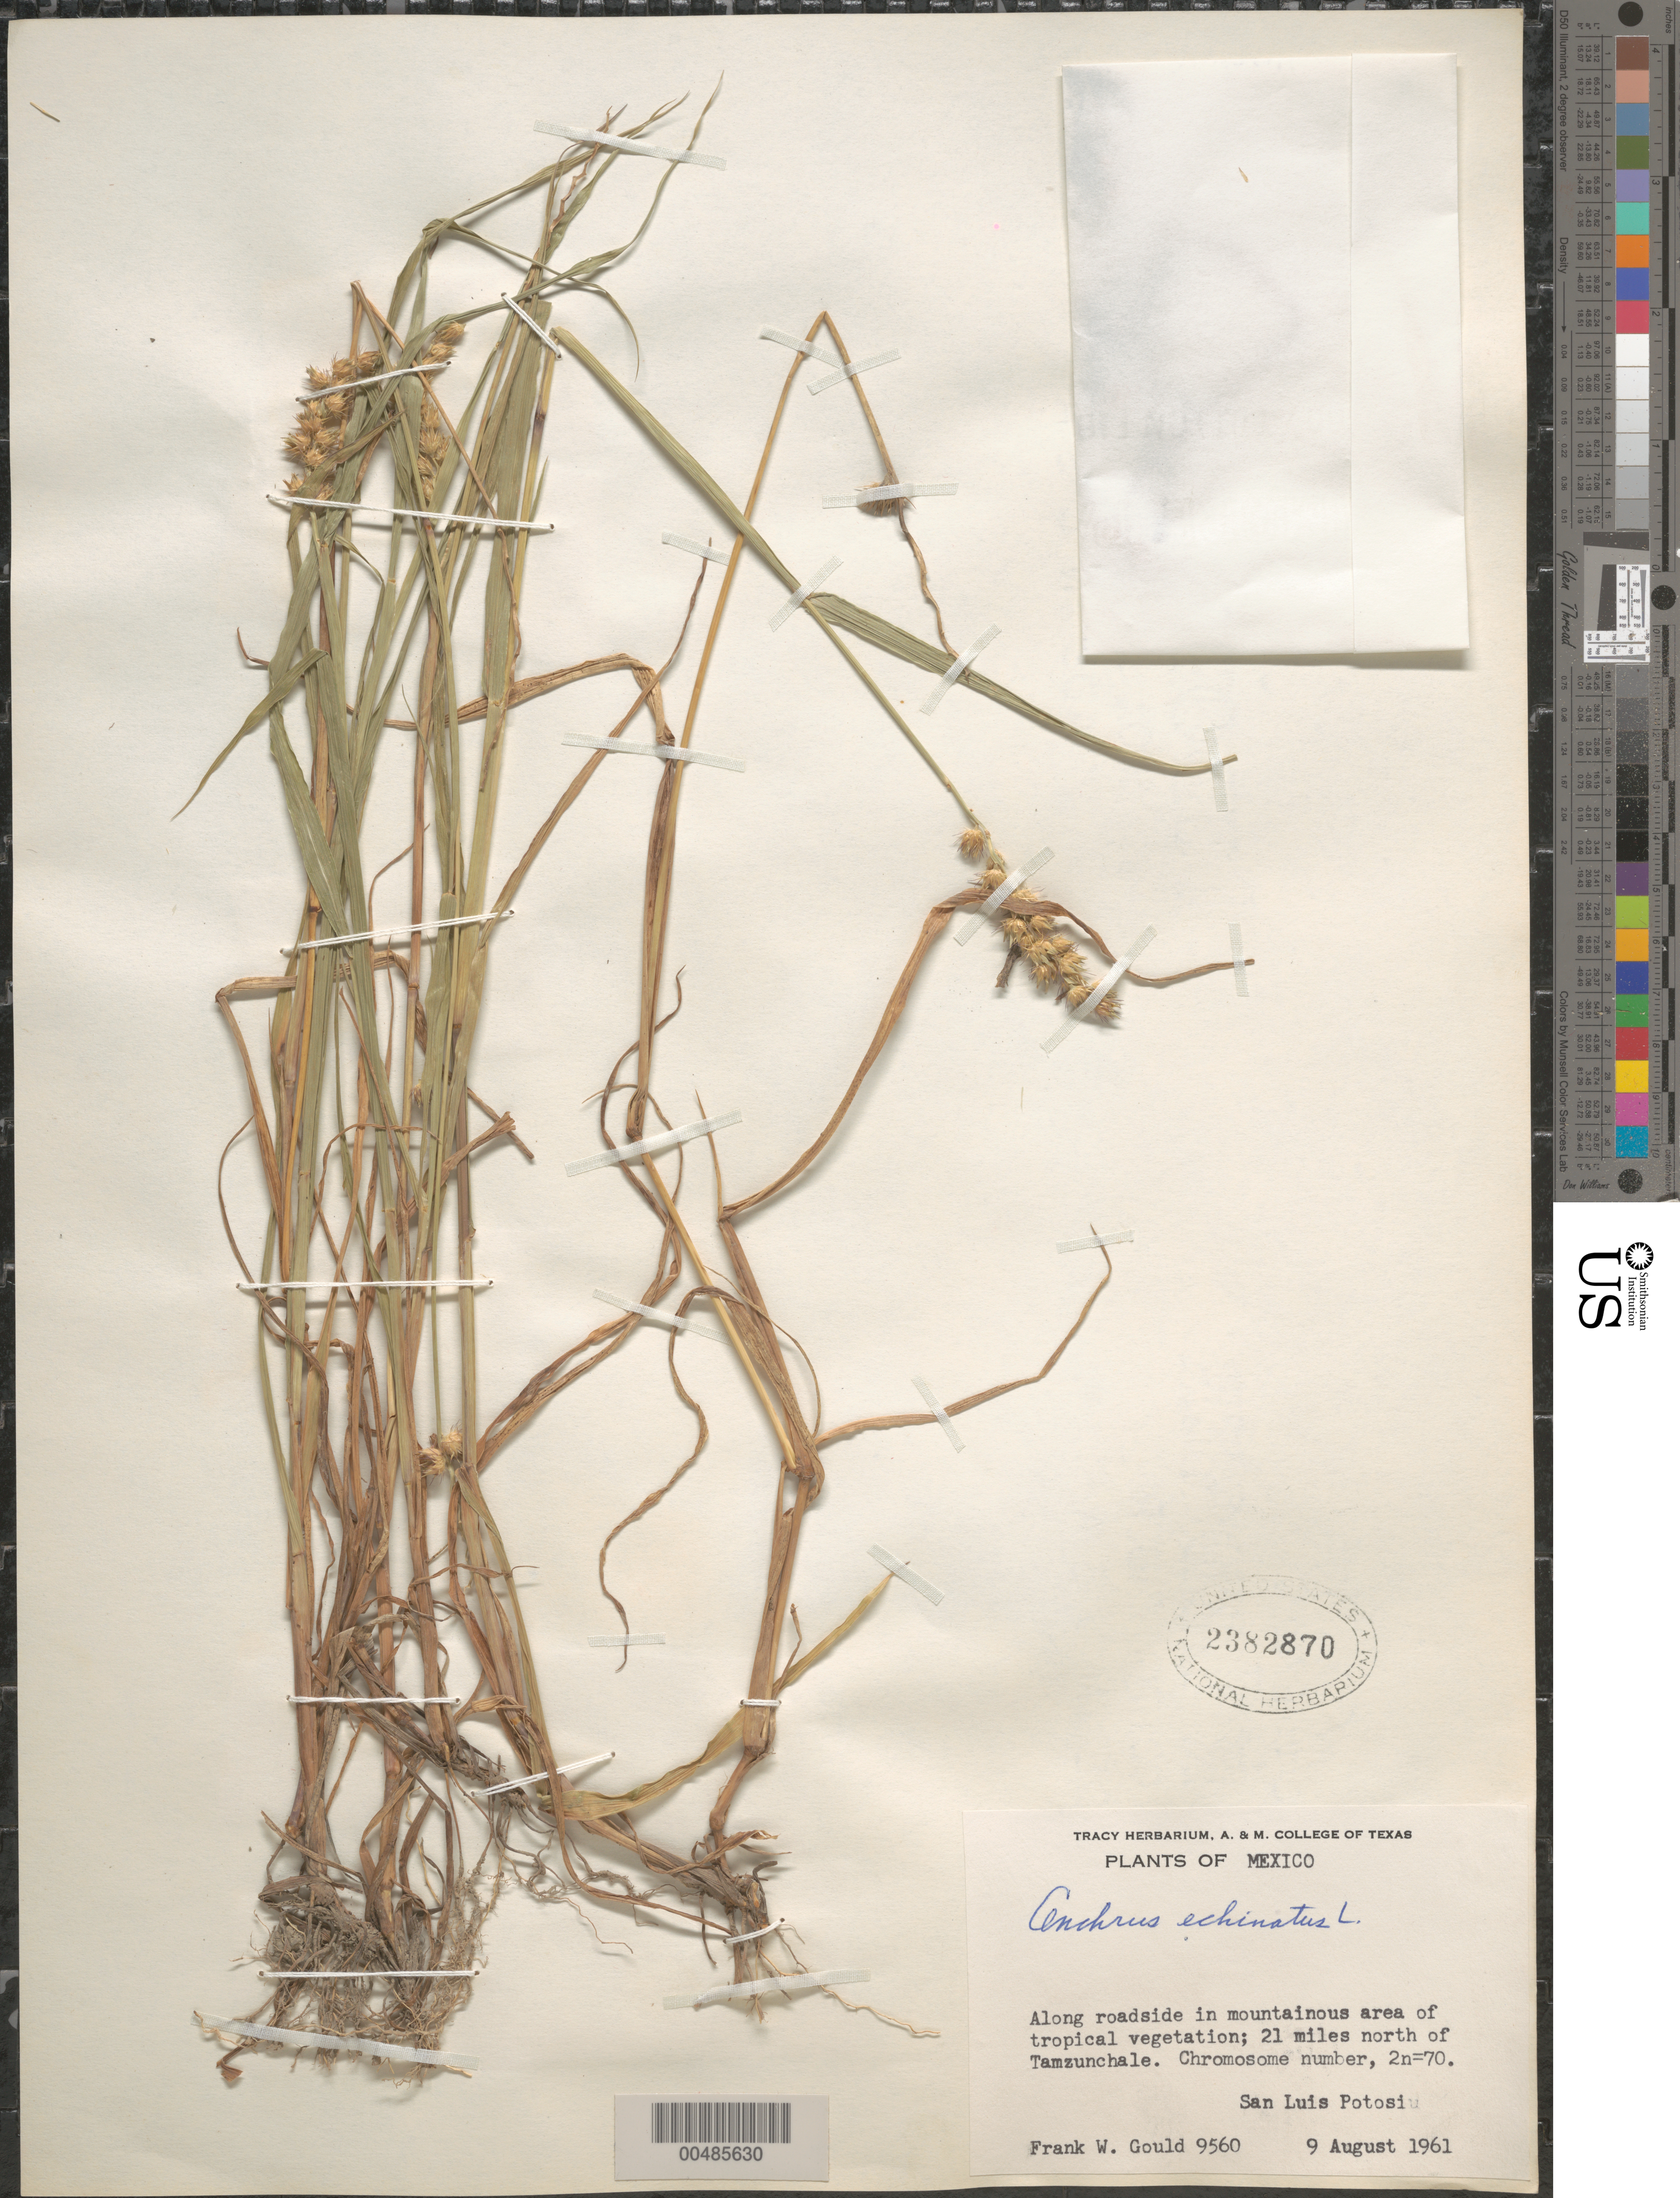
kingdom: Plantae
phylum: Tracheophyta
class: Liliopsida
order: Poales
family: Poaceae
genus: Cenchrus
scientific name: Cenchrus echinatus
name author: L.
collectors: F. W. Gould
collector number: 9560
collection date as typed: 9 Aug 1961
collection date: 1961-08-09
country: Mexico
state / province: San Luis Potosi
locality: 21 mi N of Tamzunchale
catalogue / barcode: US 2382870